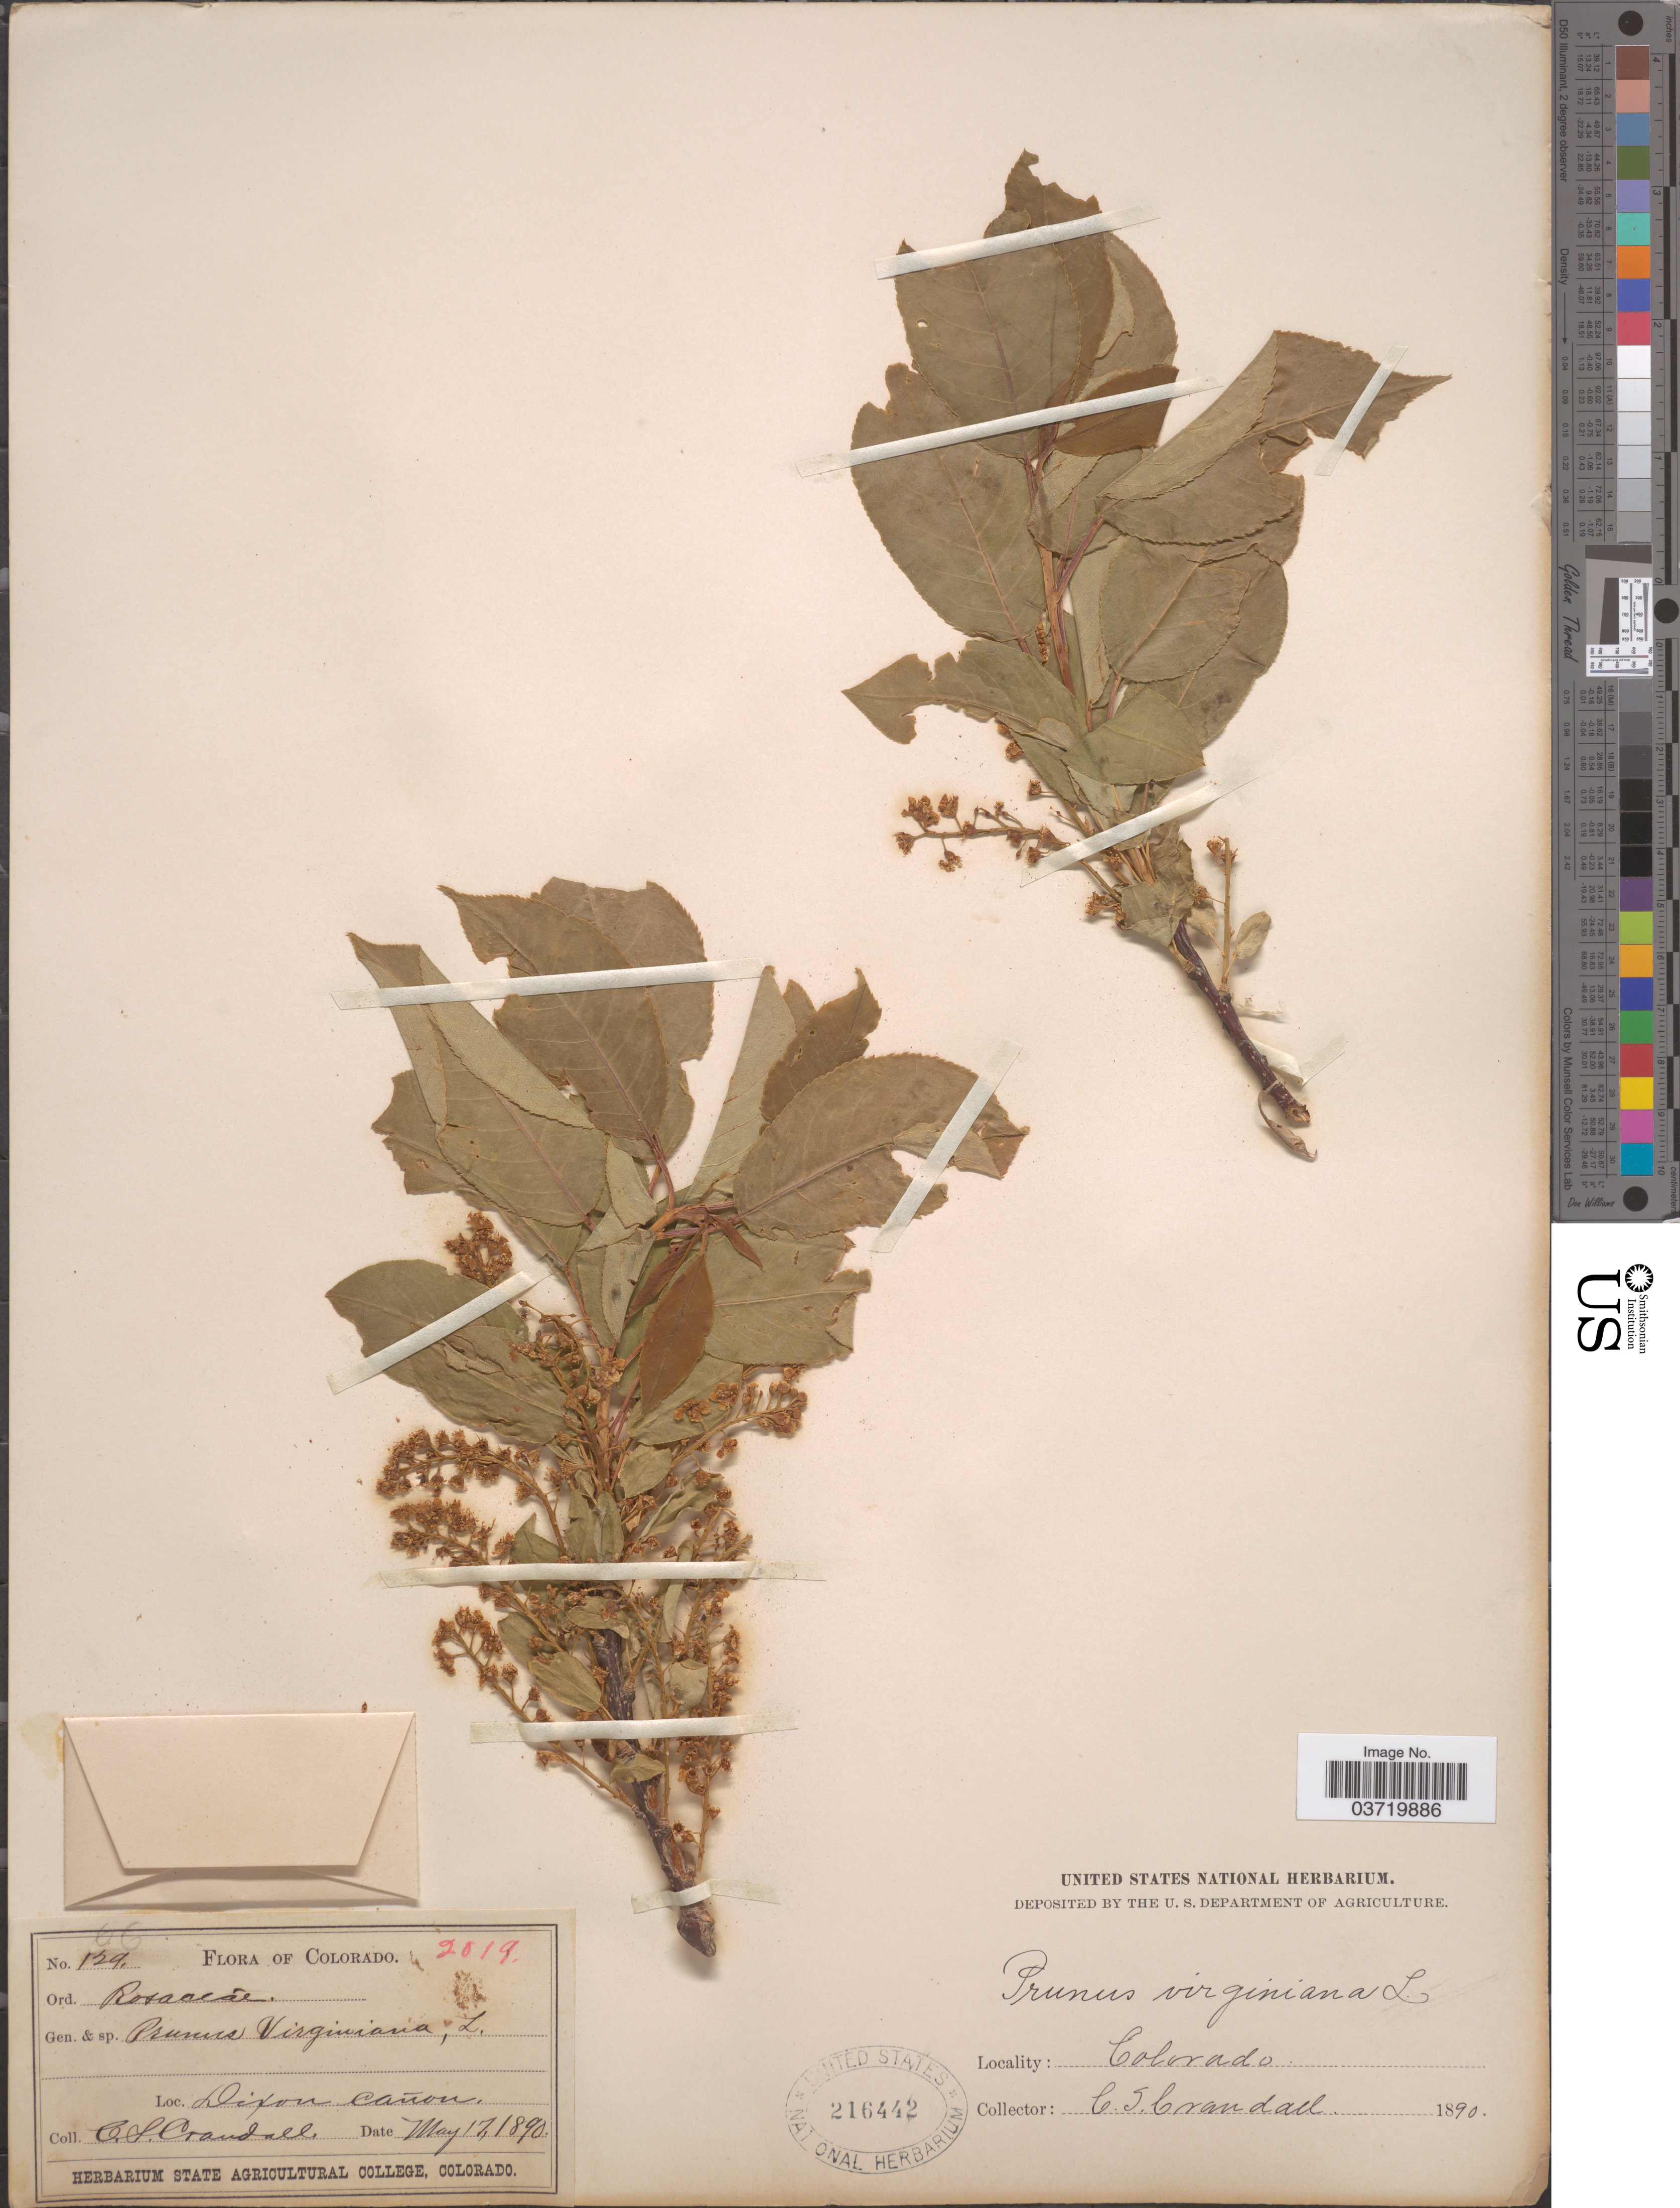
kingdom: Plantae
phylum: Tracheophyta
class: Magnoliopsida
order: Rosales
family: Rosaceae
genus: Prunus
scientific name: Prunus virginiana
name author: L.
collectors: C. Crandall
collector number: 129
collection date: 1890-05-17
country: United States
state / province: Colorado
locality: Dixon Cañon.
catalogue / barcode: US 216442